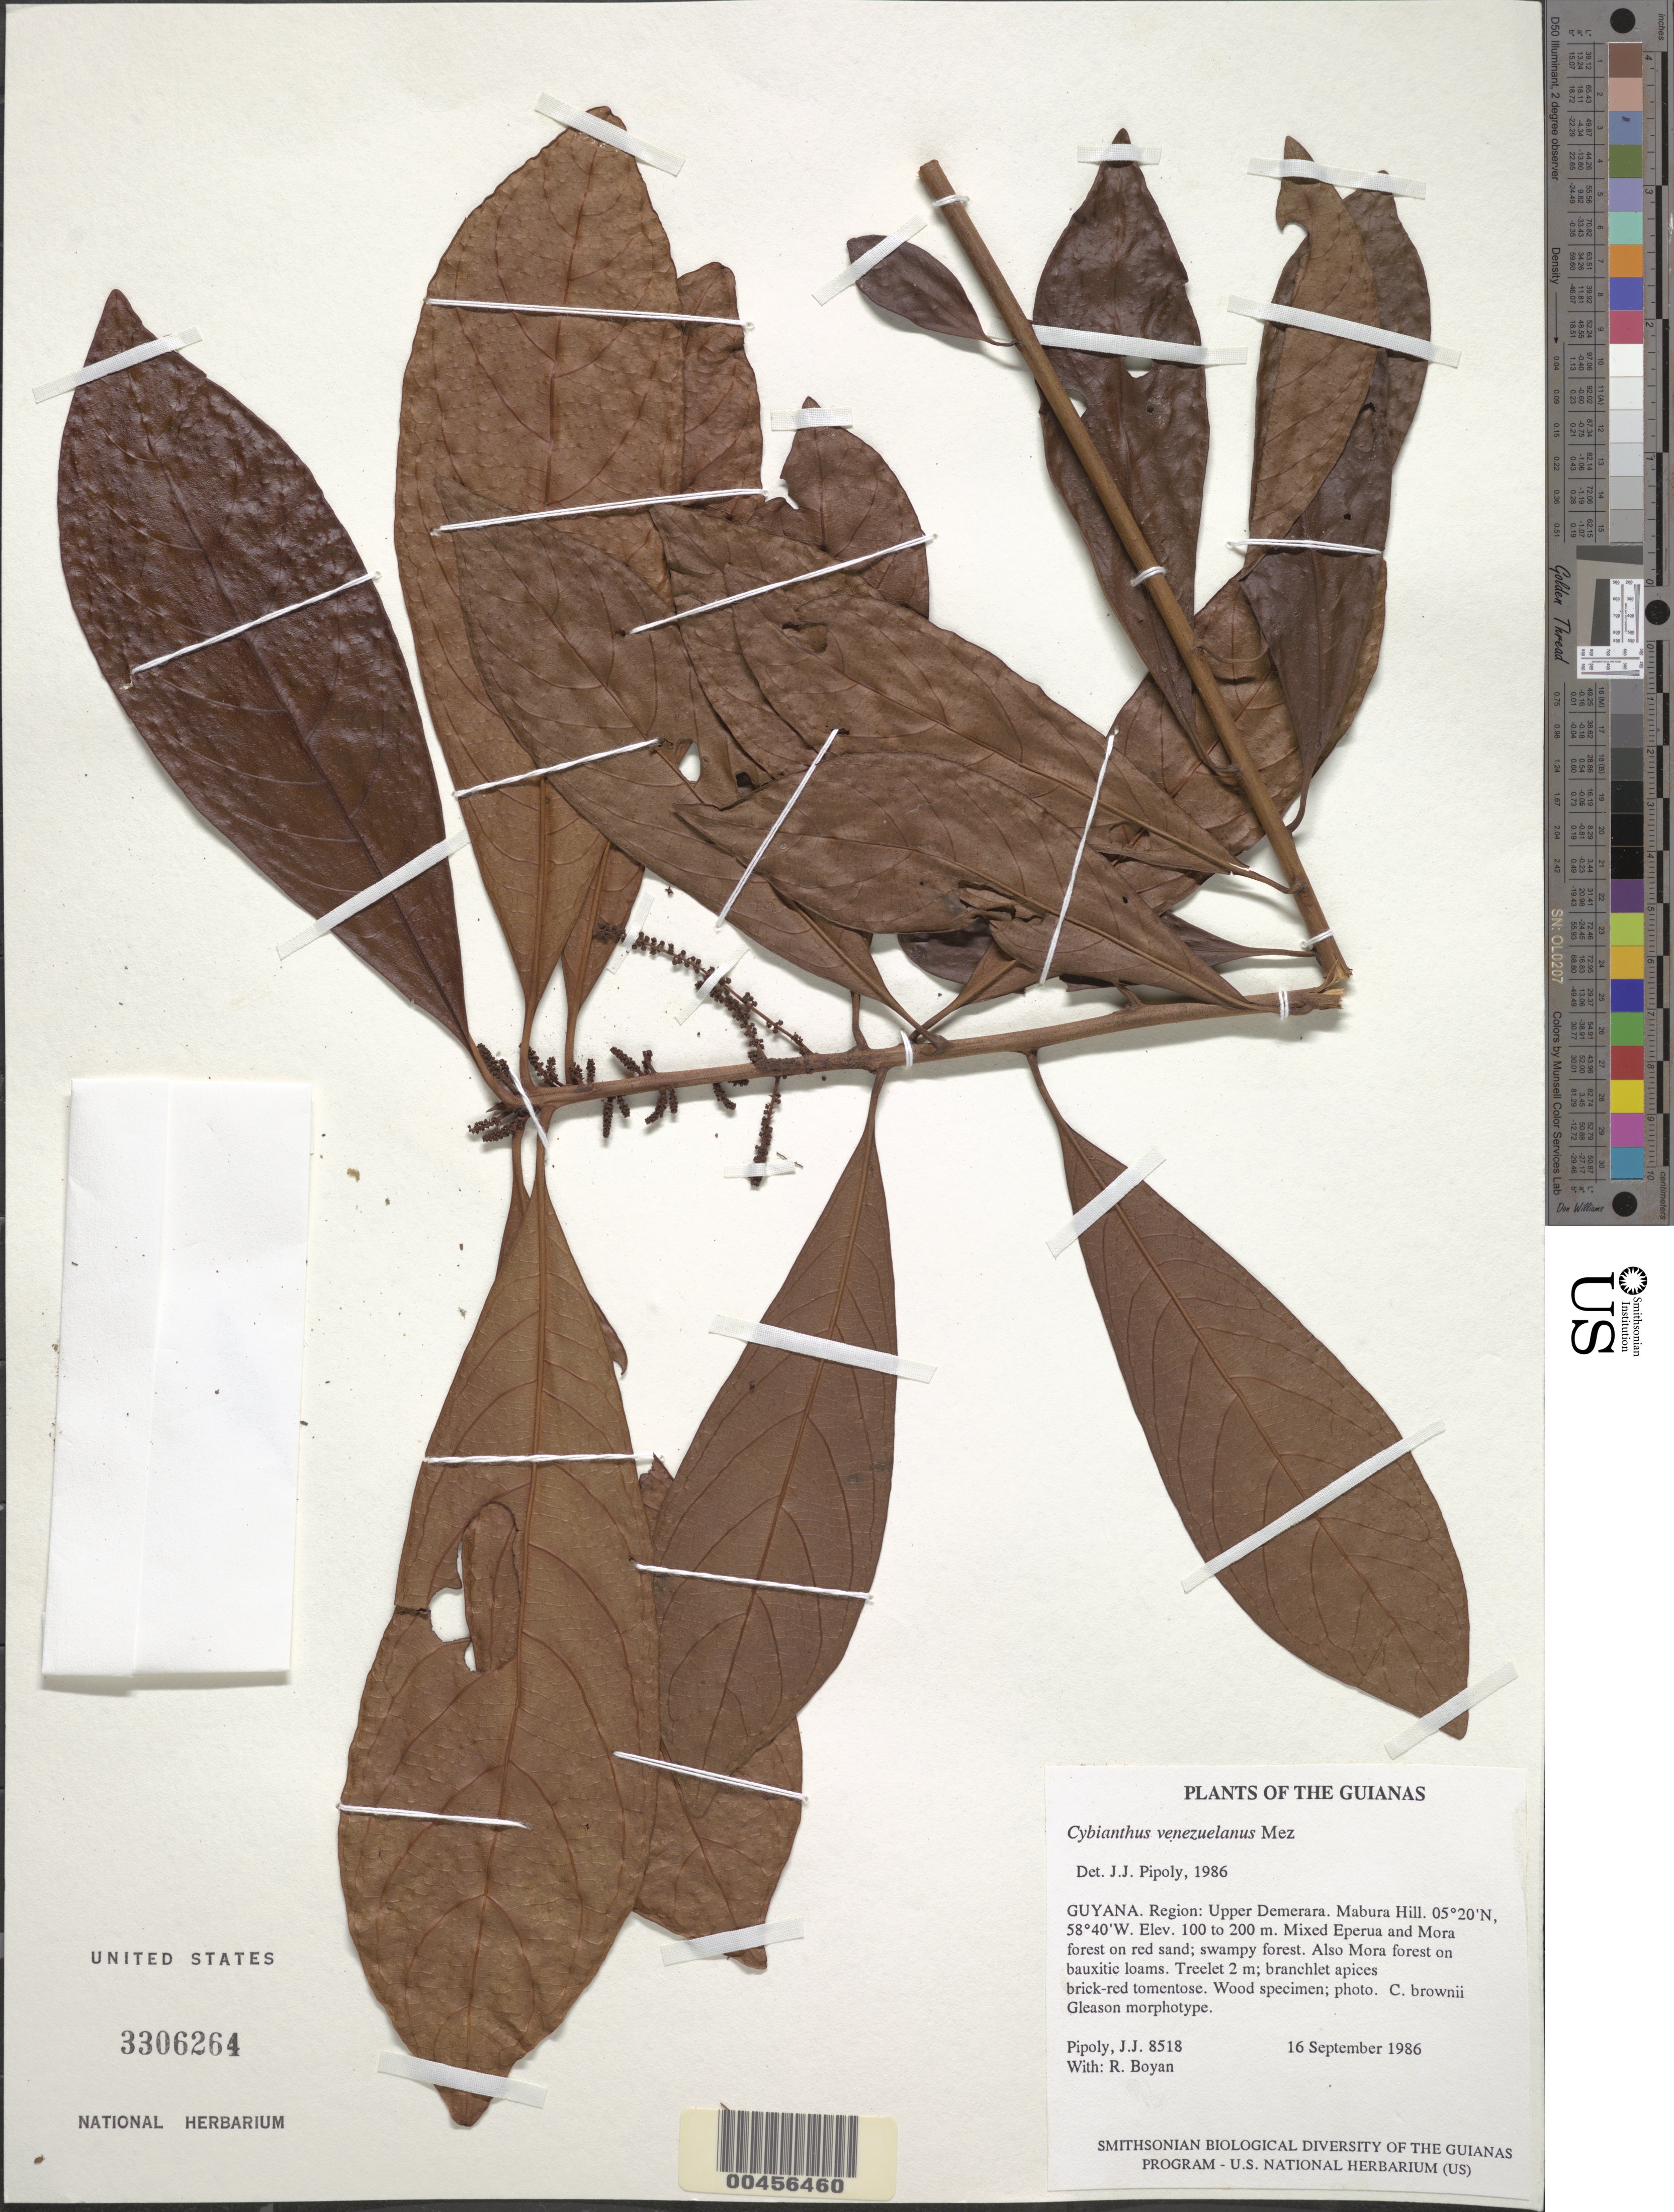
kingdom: Plantae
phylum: Tracheophyta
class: Magnoliopsida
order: Ericales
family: Primulaceae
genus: Cybianthus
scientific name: Cybianthus venezuelanus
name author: Mez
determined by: Pipoly, J. J., III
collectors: J. J. Pipoly & R. Boyan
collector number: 8518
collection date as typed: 16 September 1986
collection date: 1986-09-16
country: Guyana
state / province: U. Demerara-Berbice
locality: Mabura Hill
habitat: Mixed Eperua and Mora forest on red sand; swampy forest. Also Mora forest on bauxitic loams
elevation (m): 100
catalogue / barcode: US 3306264